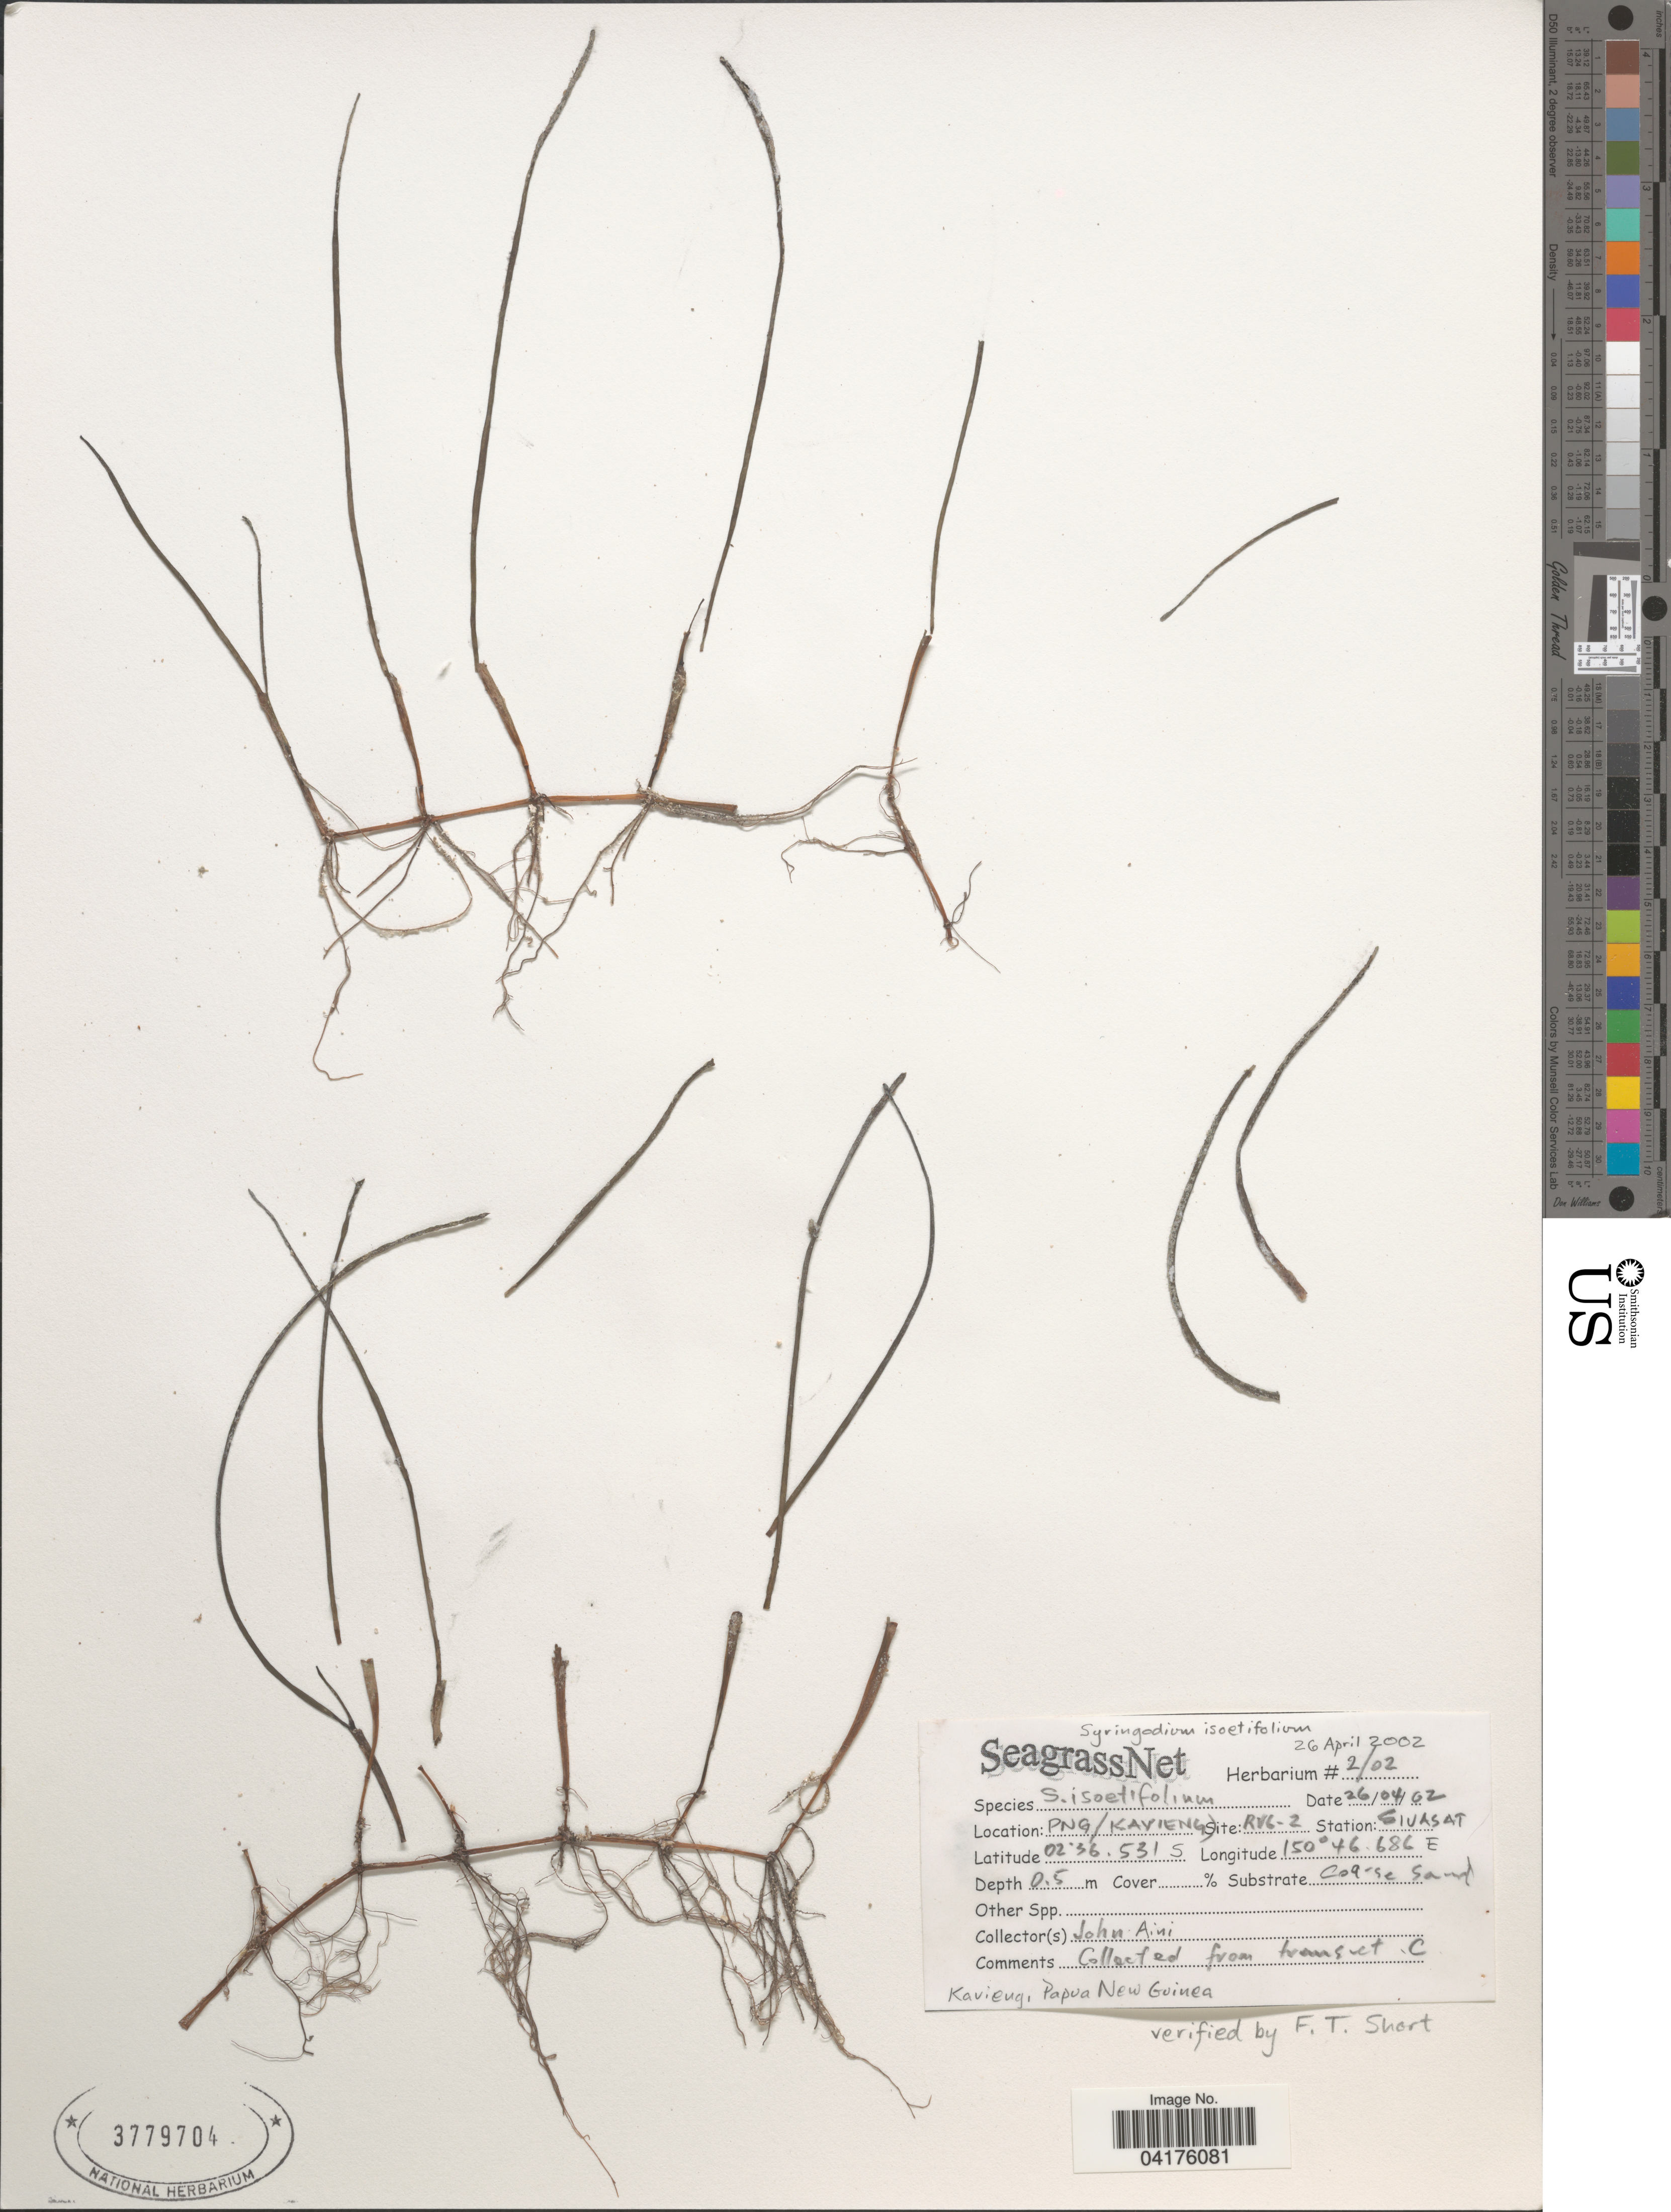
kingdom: Plantae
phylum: Tracheophyta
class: Liliopsida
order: Alismatales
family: Cymodoceaceae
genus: Syringodium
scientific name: Syringodium isoetifolium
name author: (Asch.) Dandy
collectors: J. Aini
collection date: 2002-04-26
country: Papua New Guinea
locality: PNG/Kavieng. Site: RV6-2. Station: Siusat.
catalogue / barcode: US 3779704